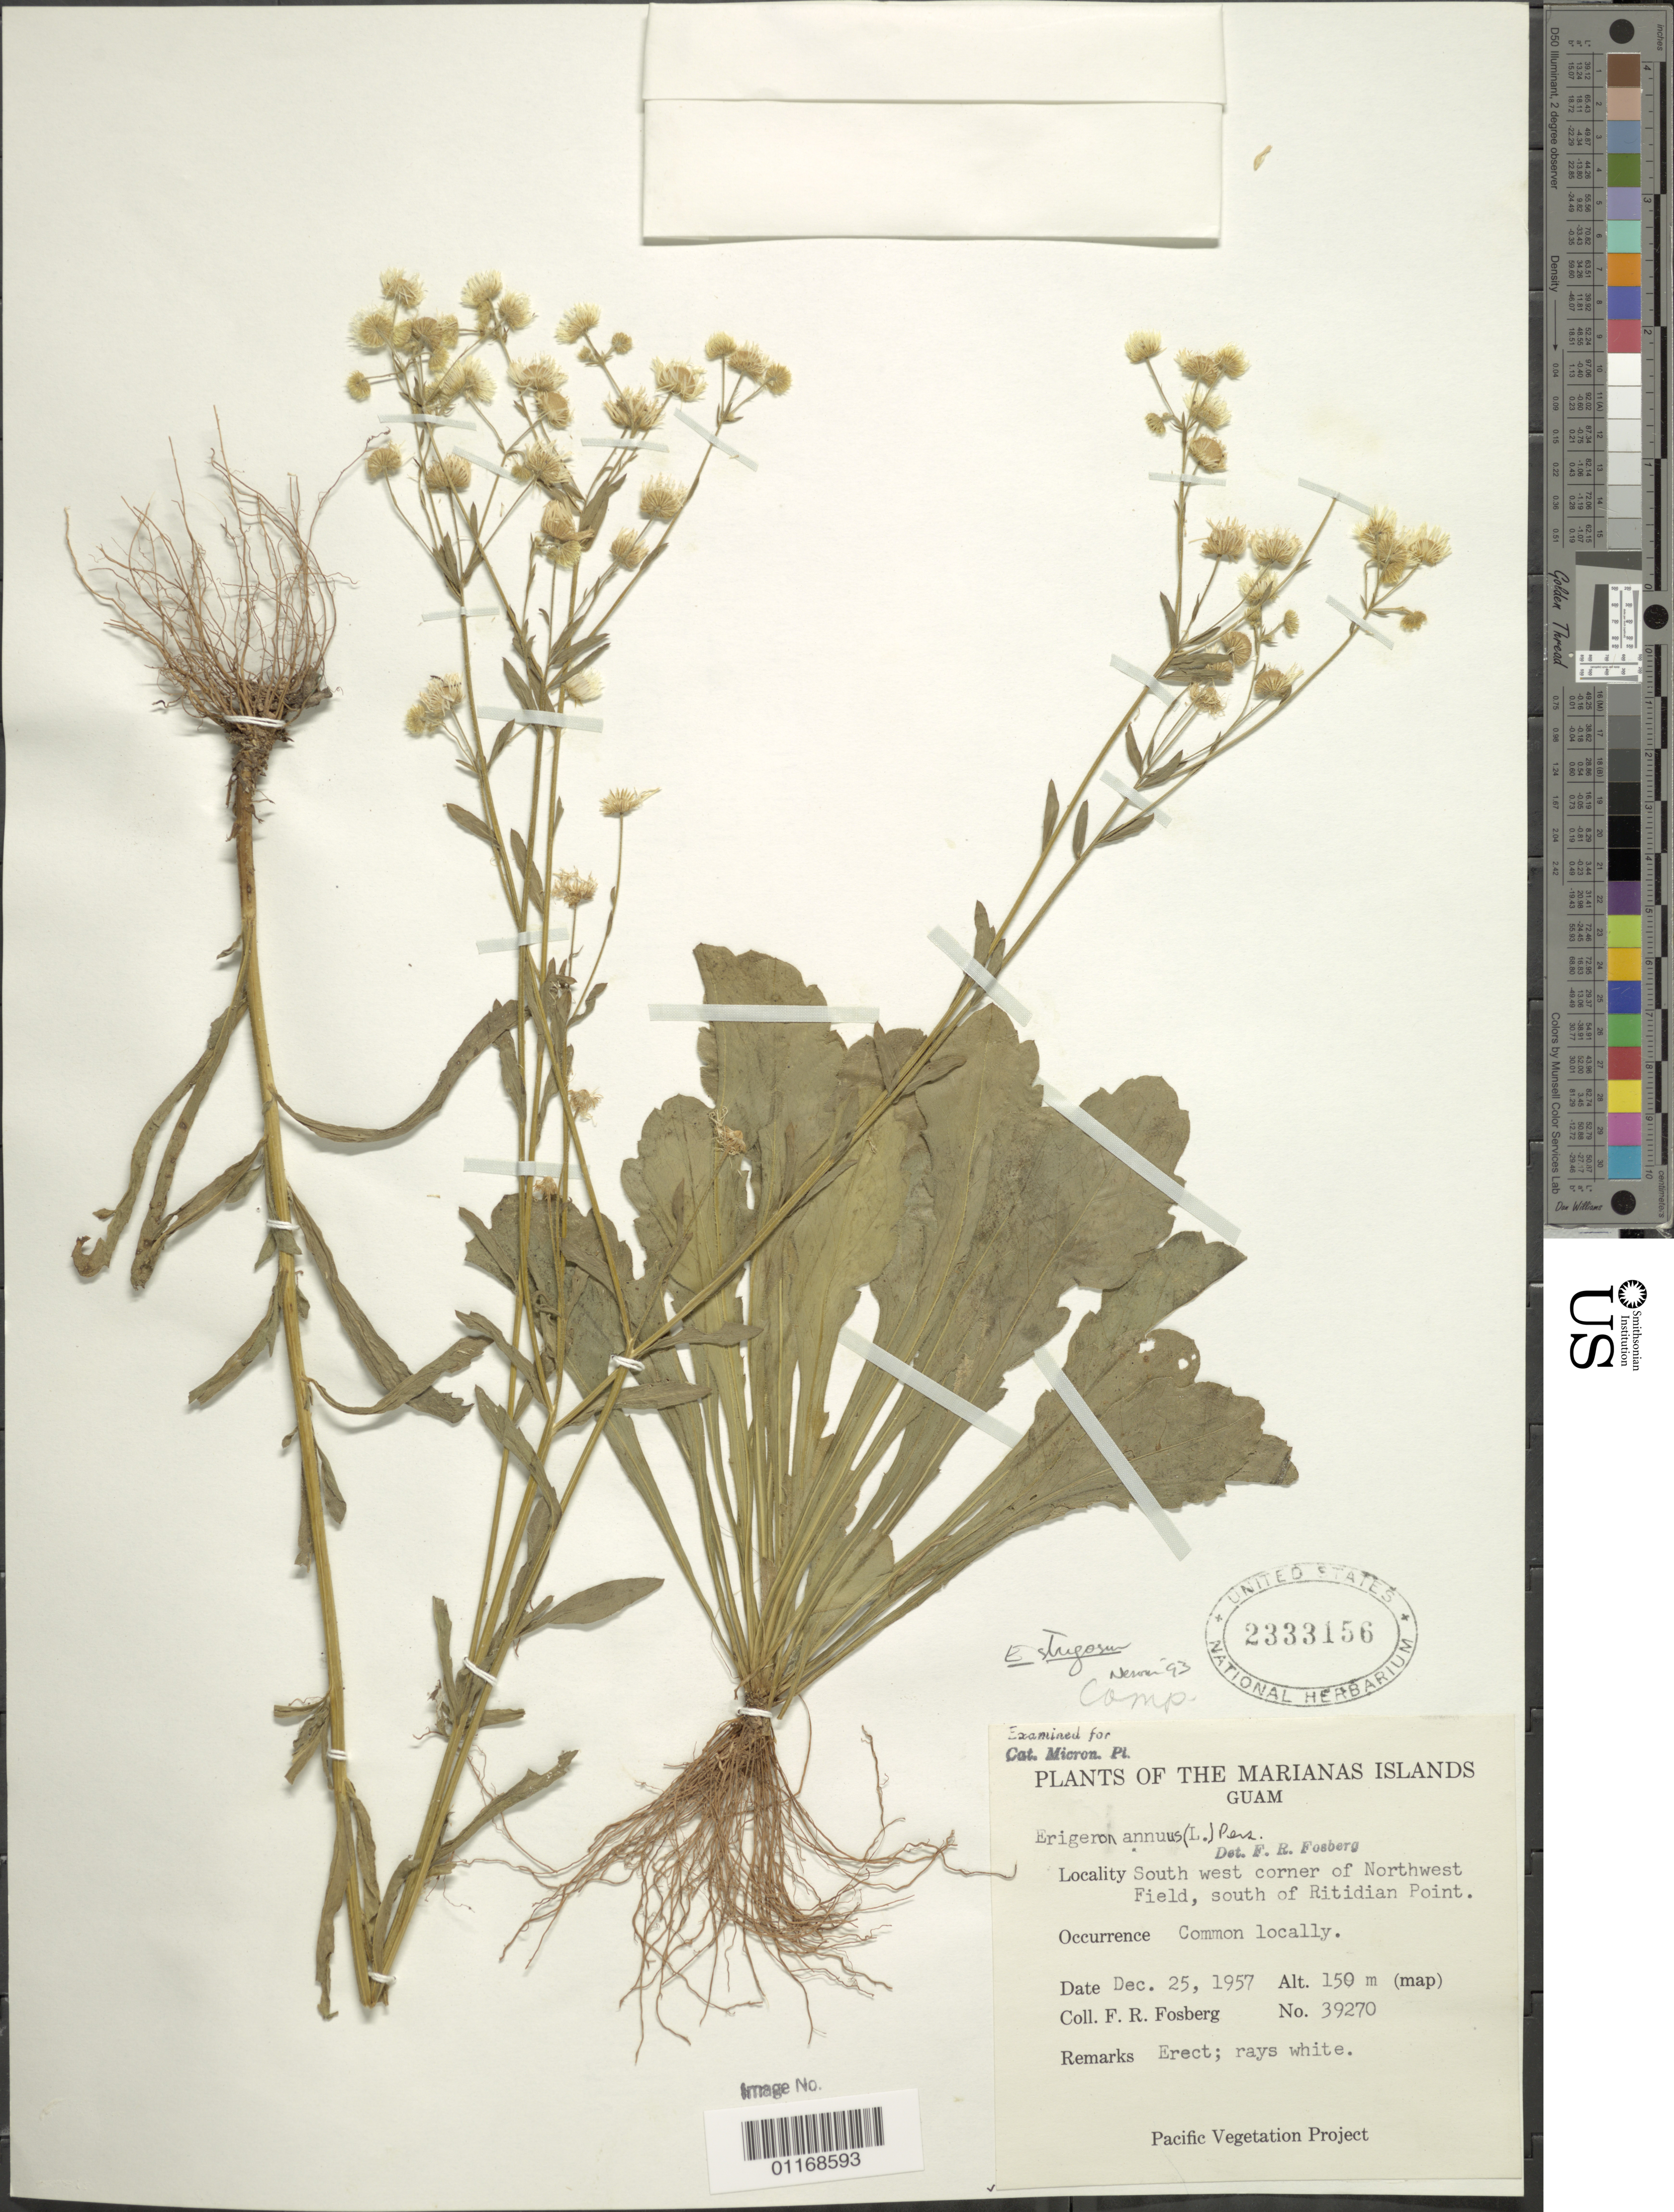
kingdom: Plantae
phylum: Tracheophyta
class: Magnoliopsida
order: Asterales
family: Asteraceae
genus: Erigeron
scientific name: Erigeron annuus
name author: (L.) Pers.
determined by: Fosberg, F. R.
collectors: F. R. Fosberg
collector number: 39270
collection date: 1957-12-25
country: Guam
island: Guam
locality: Southwest corner of Northwest field, South of Ritidian Point.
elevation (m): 150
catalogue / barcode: US 2333156